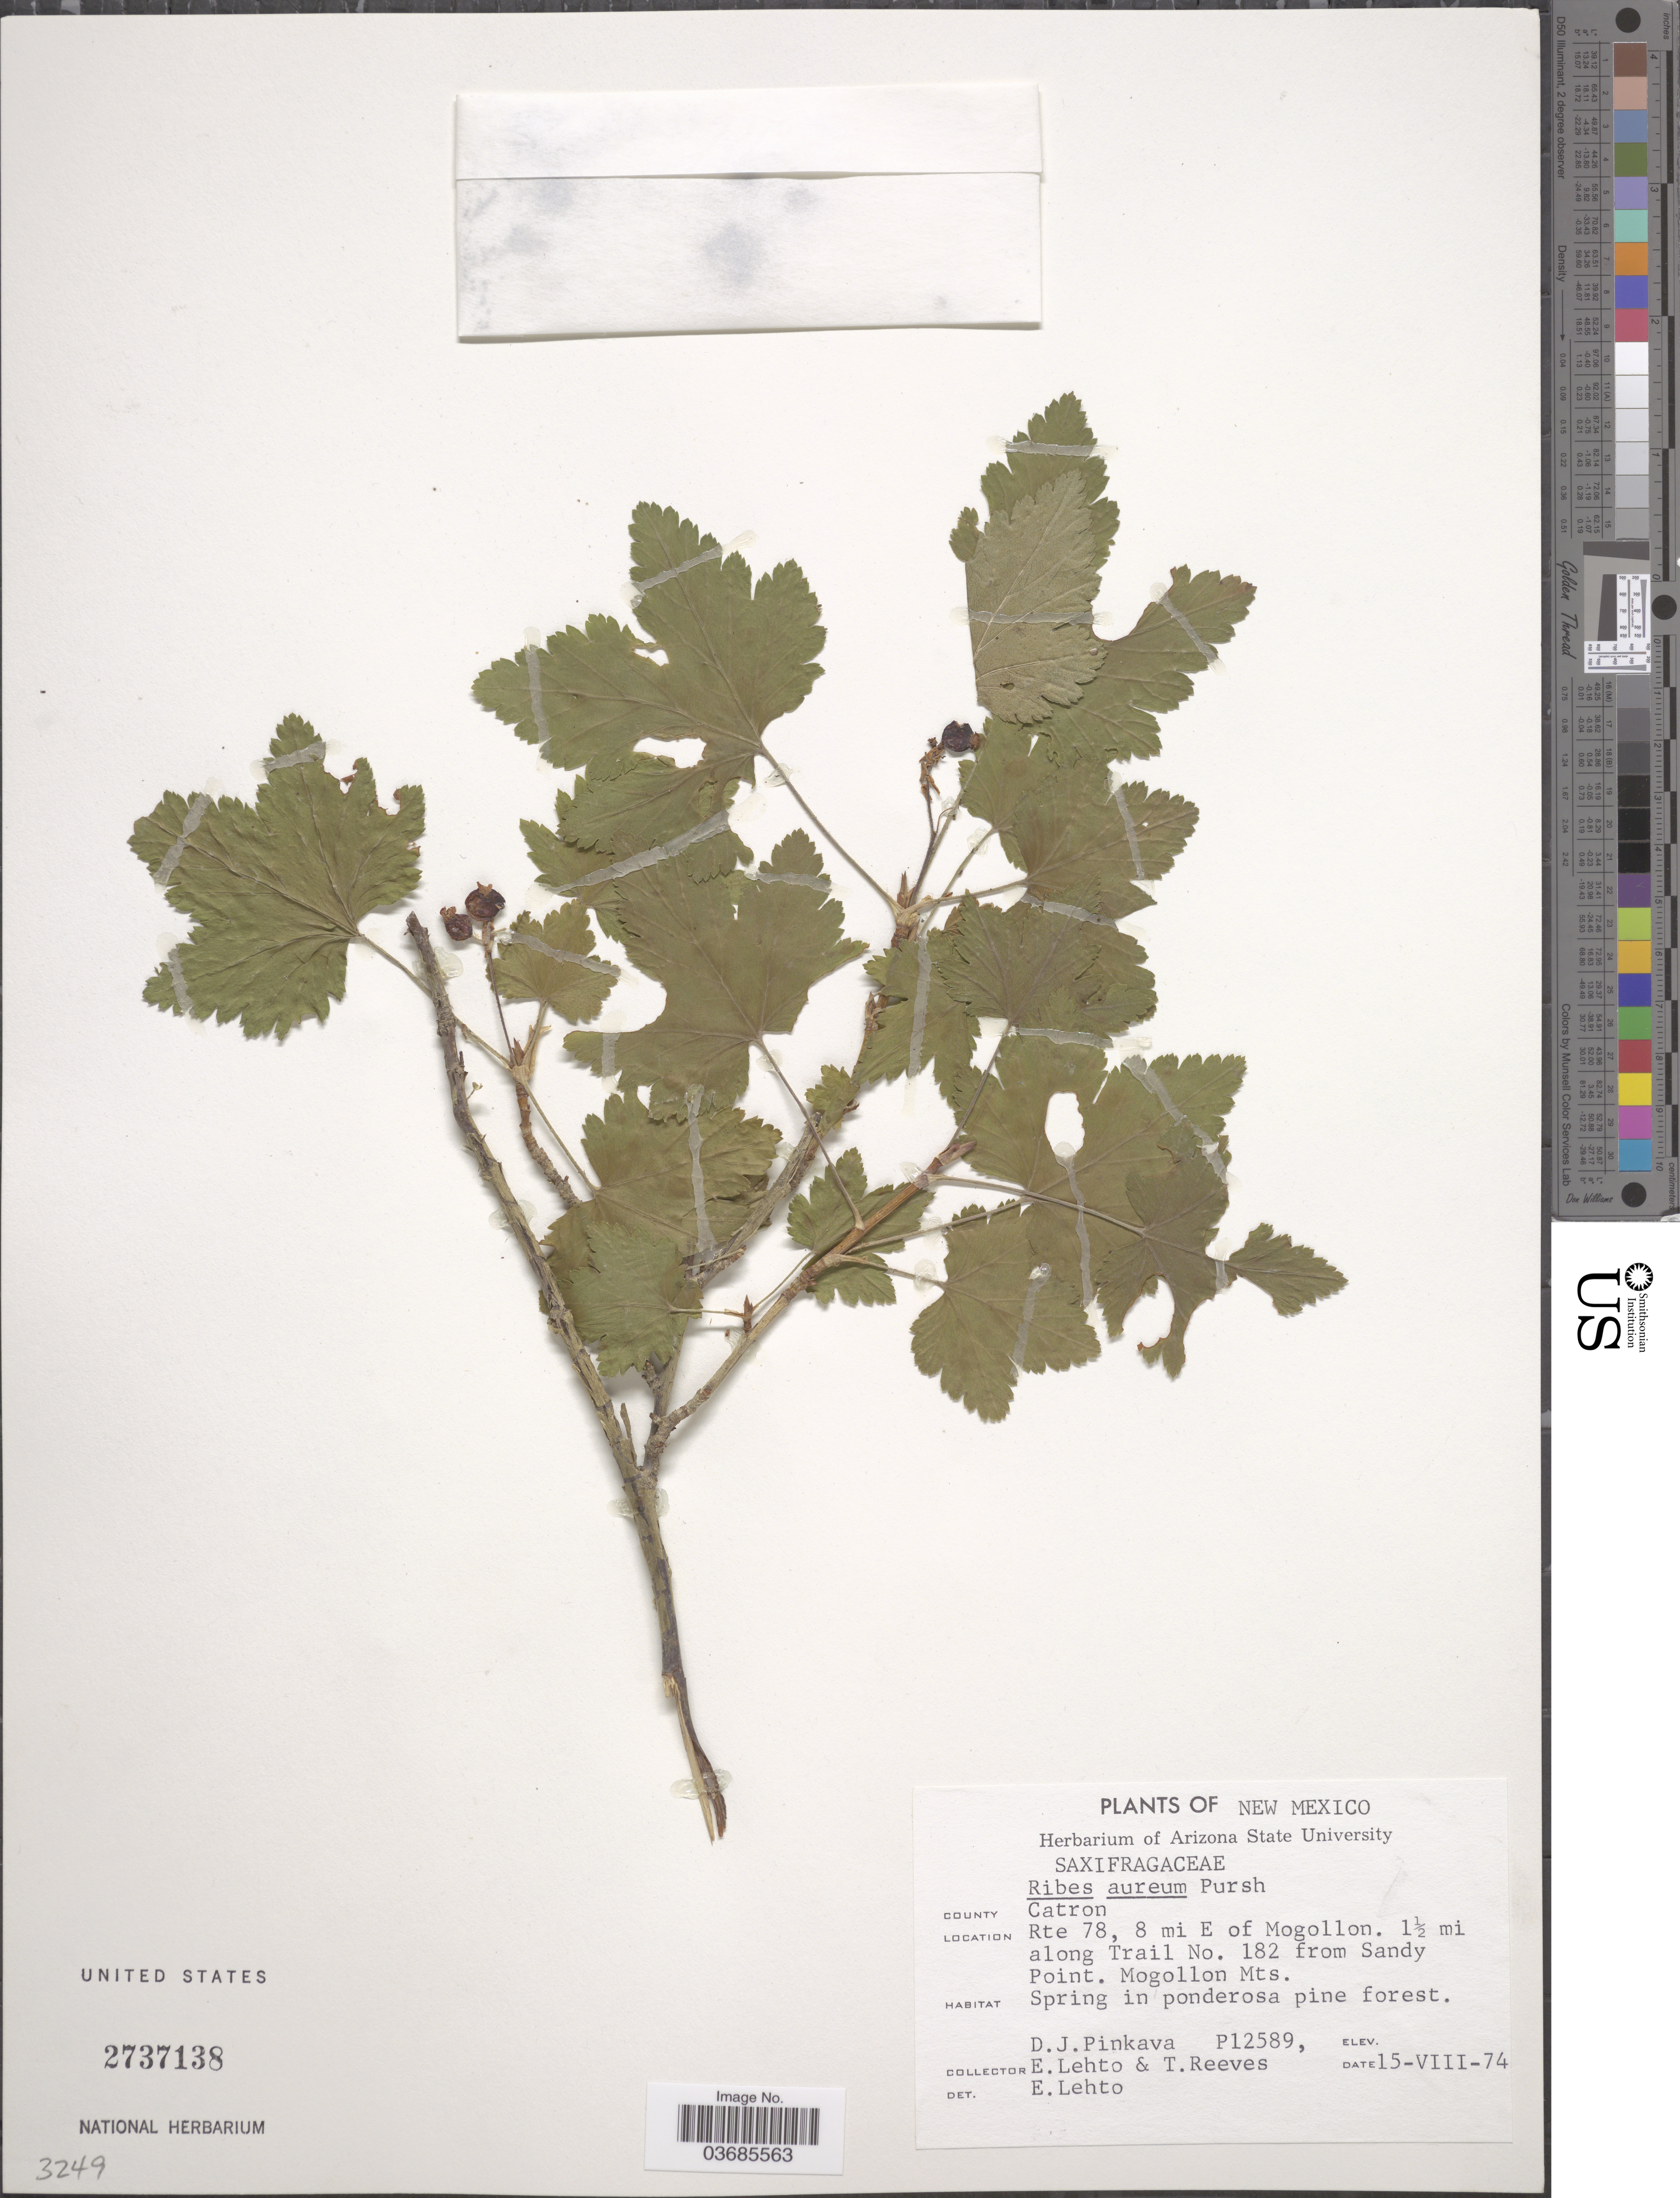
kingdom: Plantae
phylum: Tracheophyta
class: Magnoliopsida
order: Saxifragales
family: Grossulariaceae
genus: Ribes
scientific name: Ribes aureum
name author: Pursh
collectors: D. J. Pinkava, E. Lehto & T. Reeves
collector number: P12589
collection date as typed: Transcribed d/m/y: 15/8/74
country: United States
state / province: New Mexico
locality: County Catron. Rte 78, 8 mi E of Mogollon. 1½ mi along Trail No. 182 from Sandy Point. Mogollon Mts.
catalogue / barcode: US 2737138